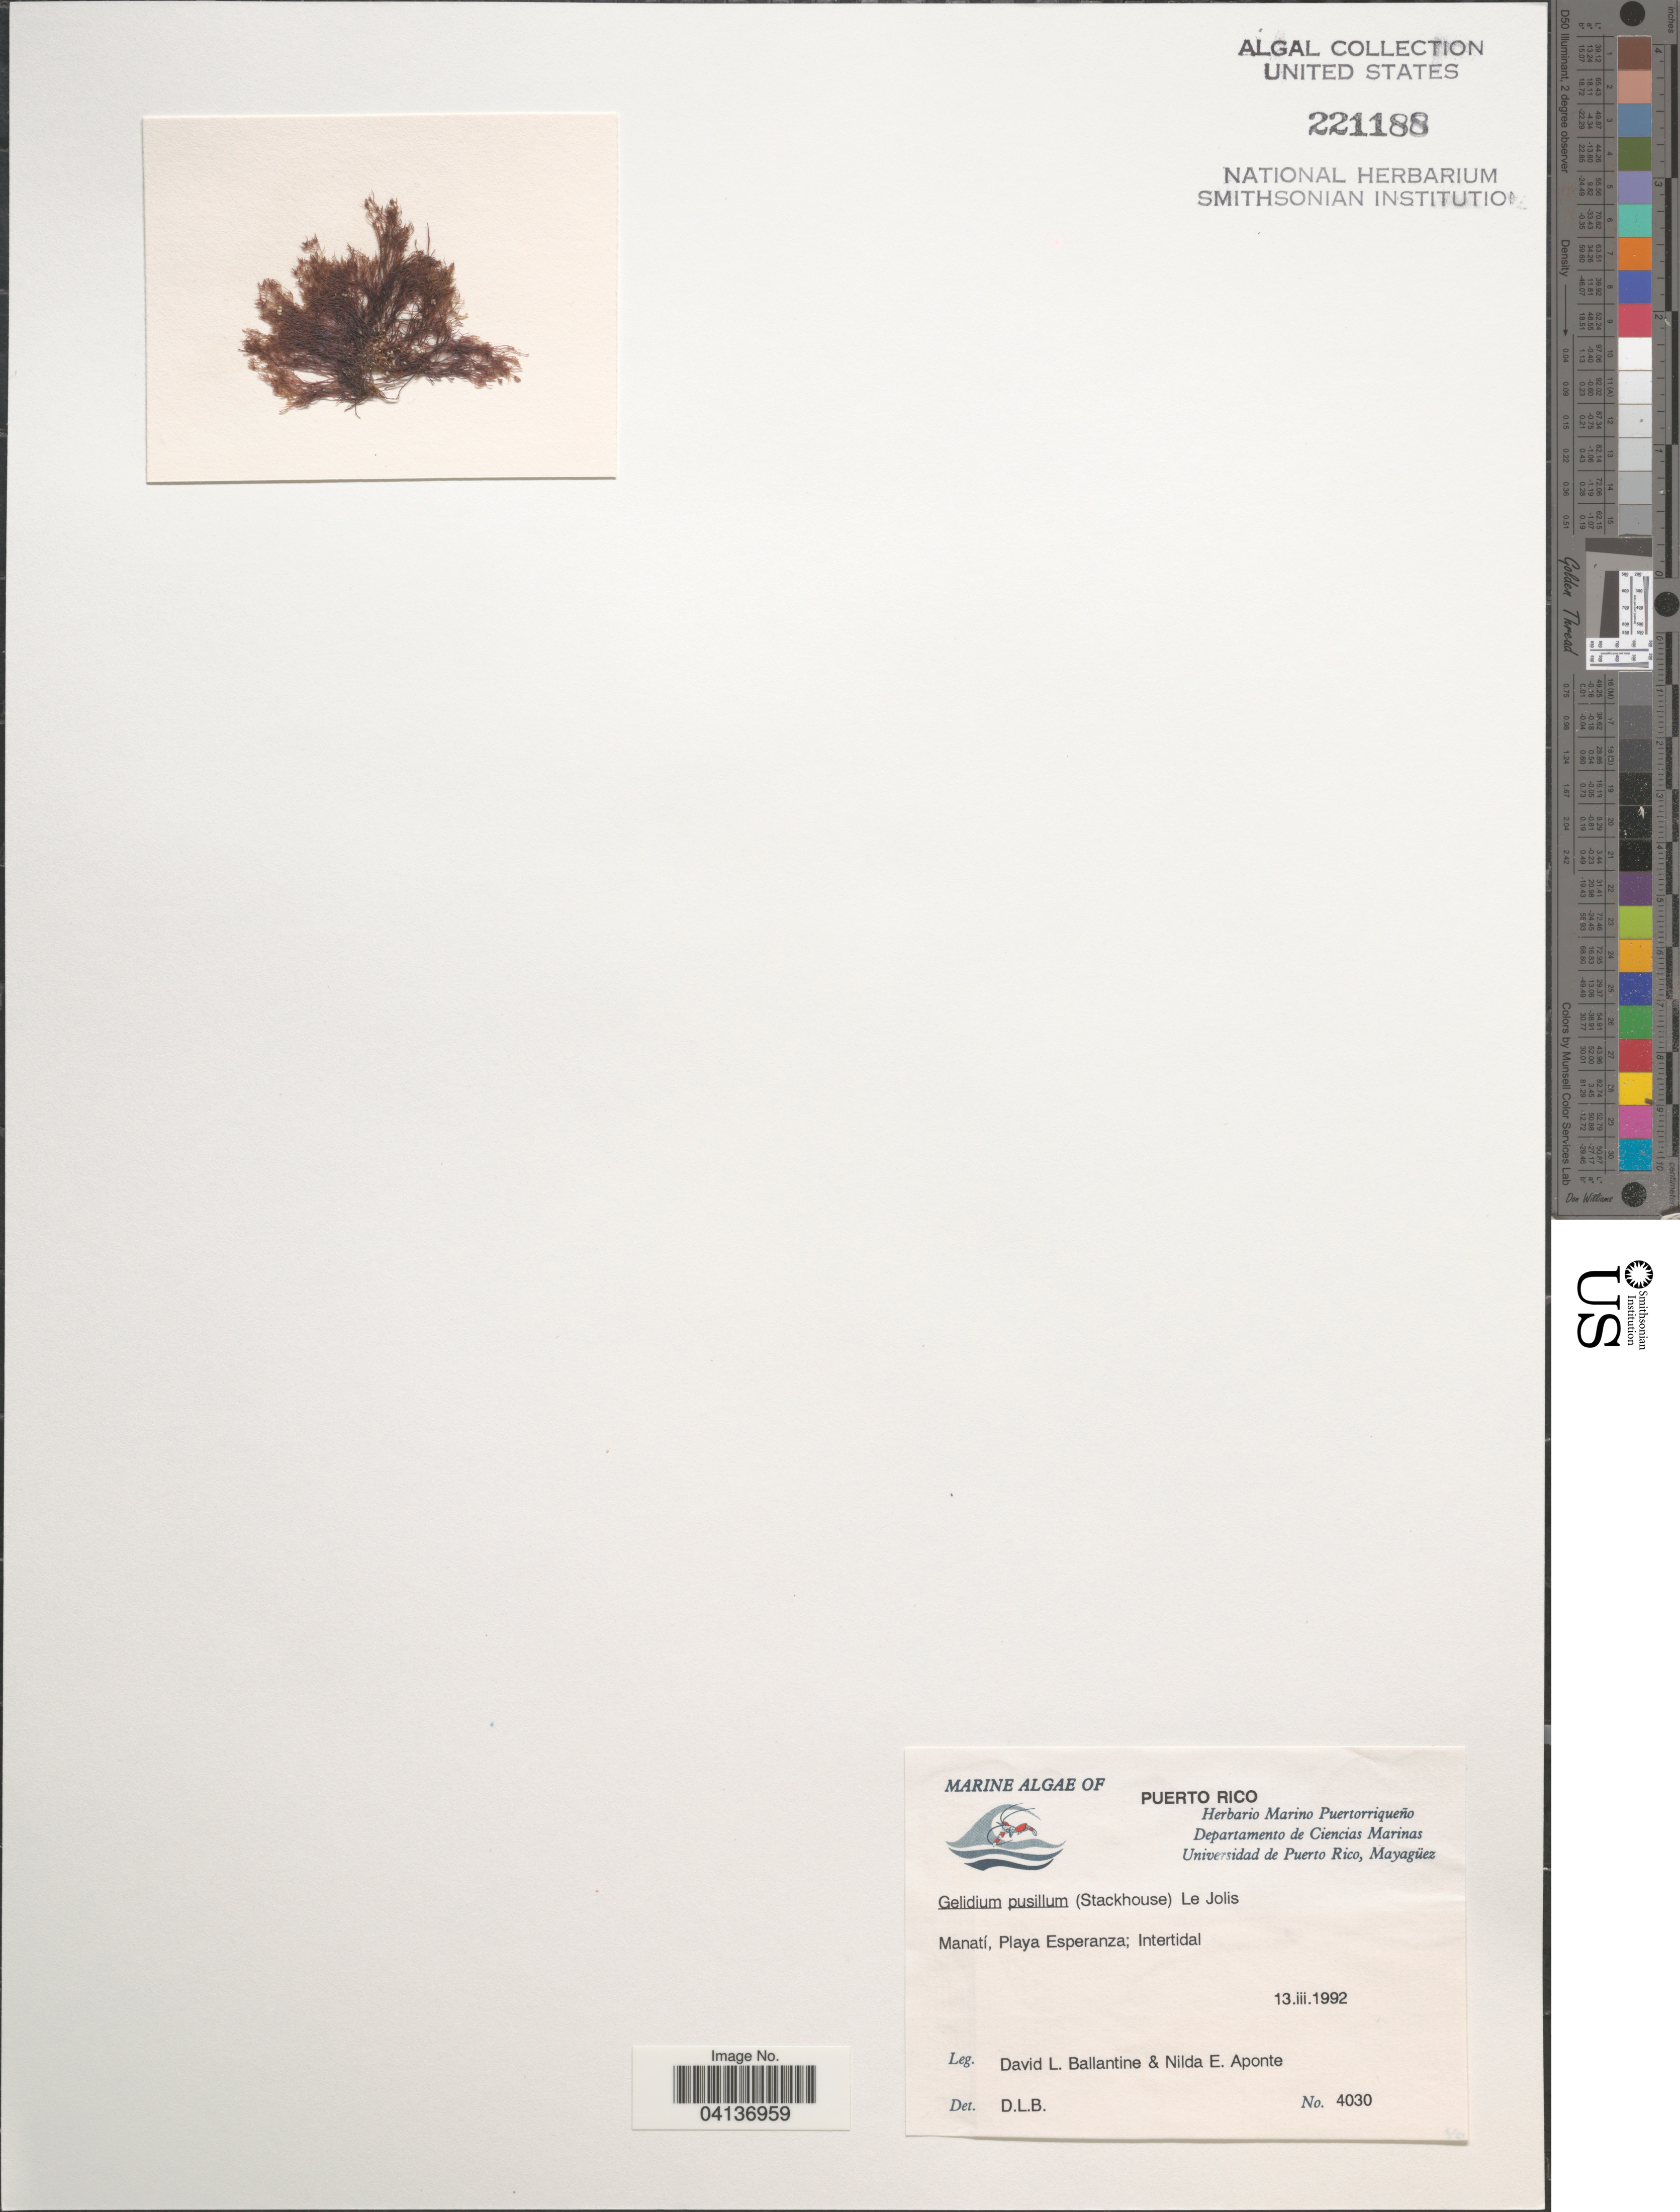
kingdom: Plantae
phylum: Rhodophyta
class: Florideophyceae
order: Gelidiales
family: Gelidiaceae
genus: Gelidium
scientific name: Gelidium pusillum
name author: (Stackh.) Le Jol.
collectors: D.L. Ballantine & N. E. Aponte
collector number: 4030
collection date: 1992-03-13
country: Puerto Rico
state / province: Manati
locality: Playa Esperanza.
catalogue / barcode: US 221188